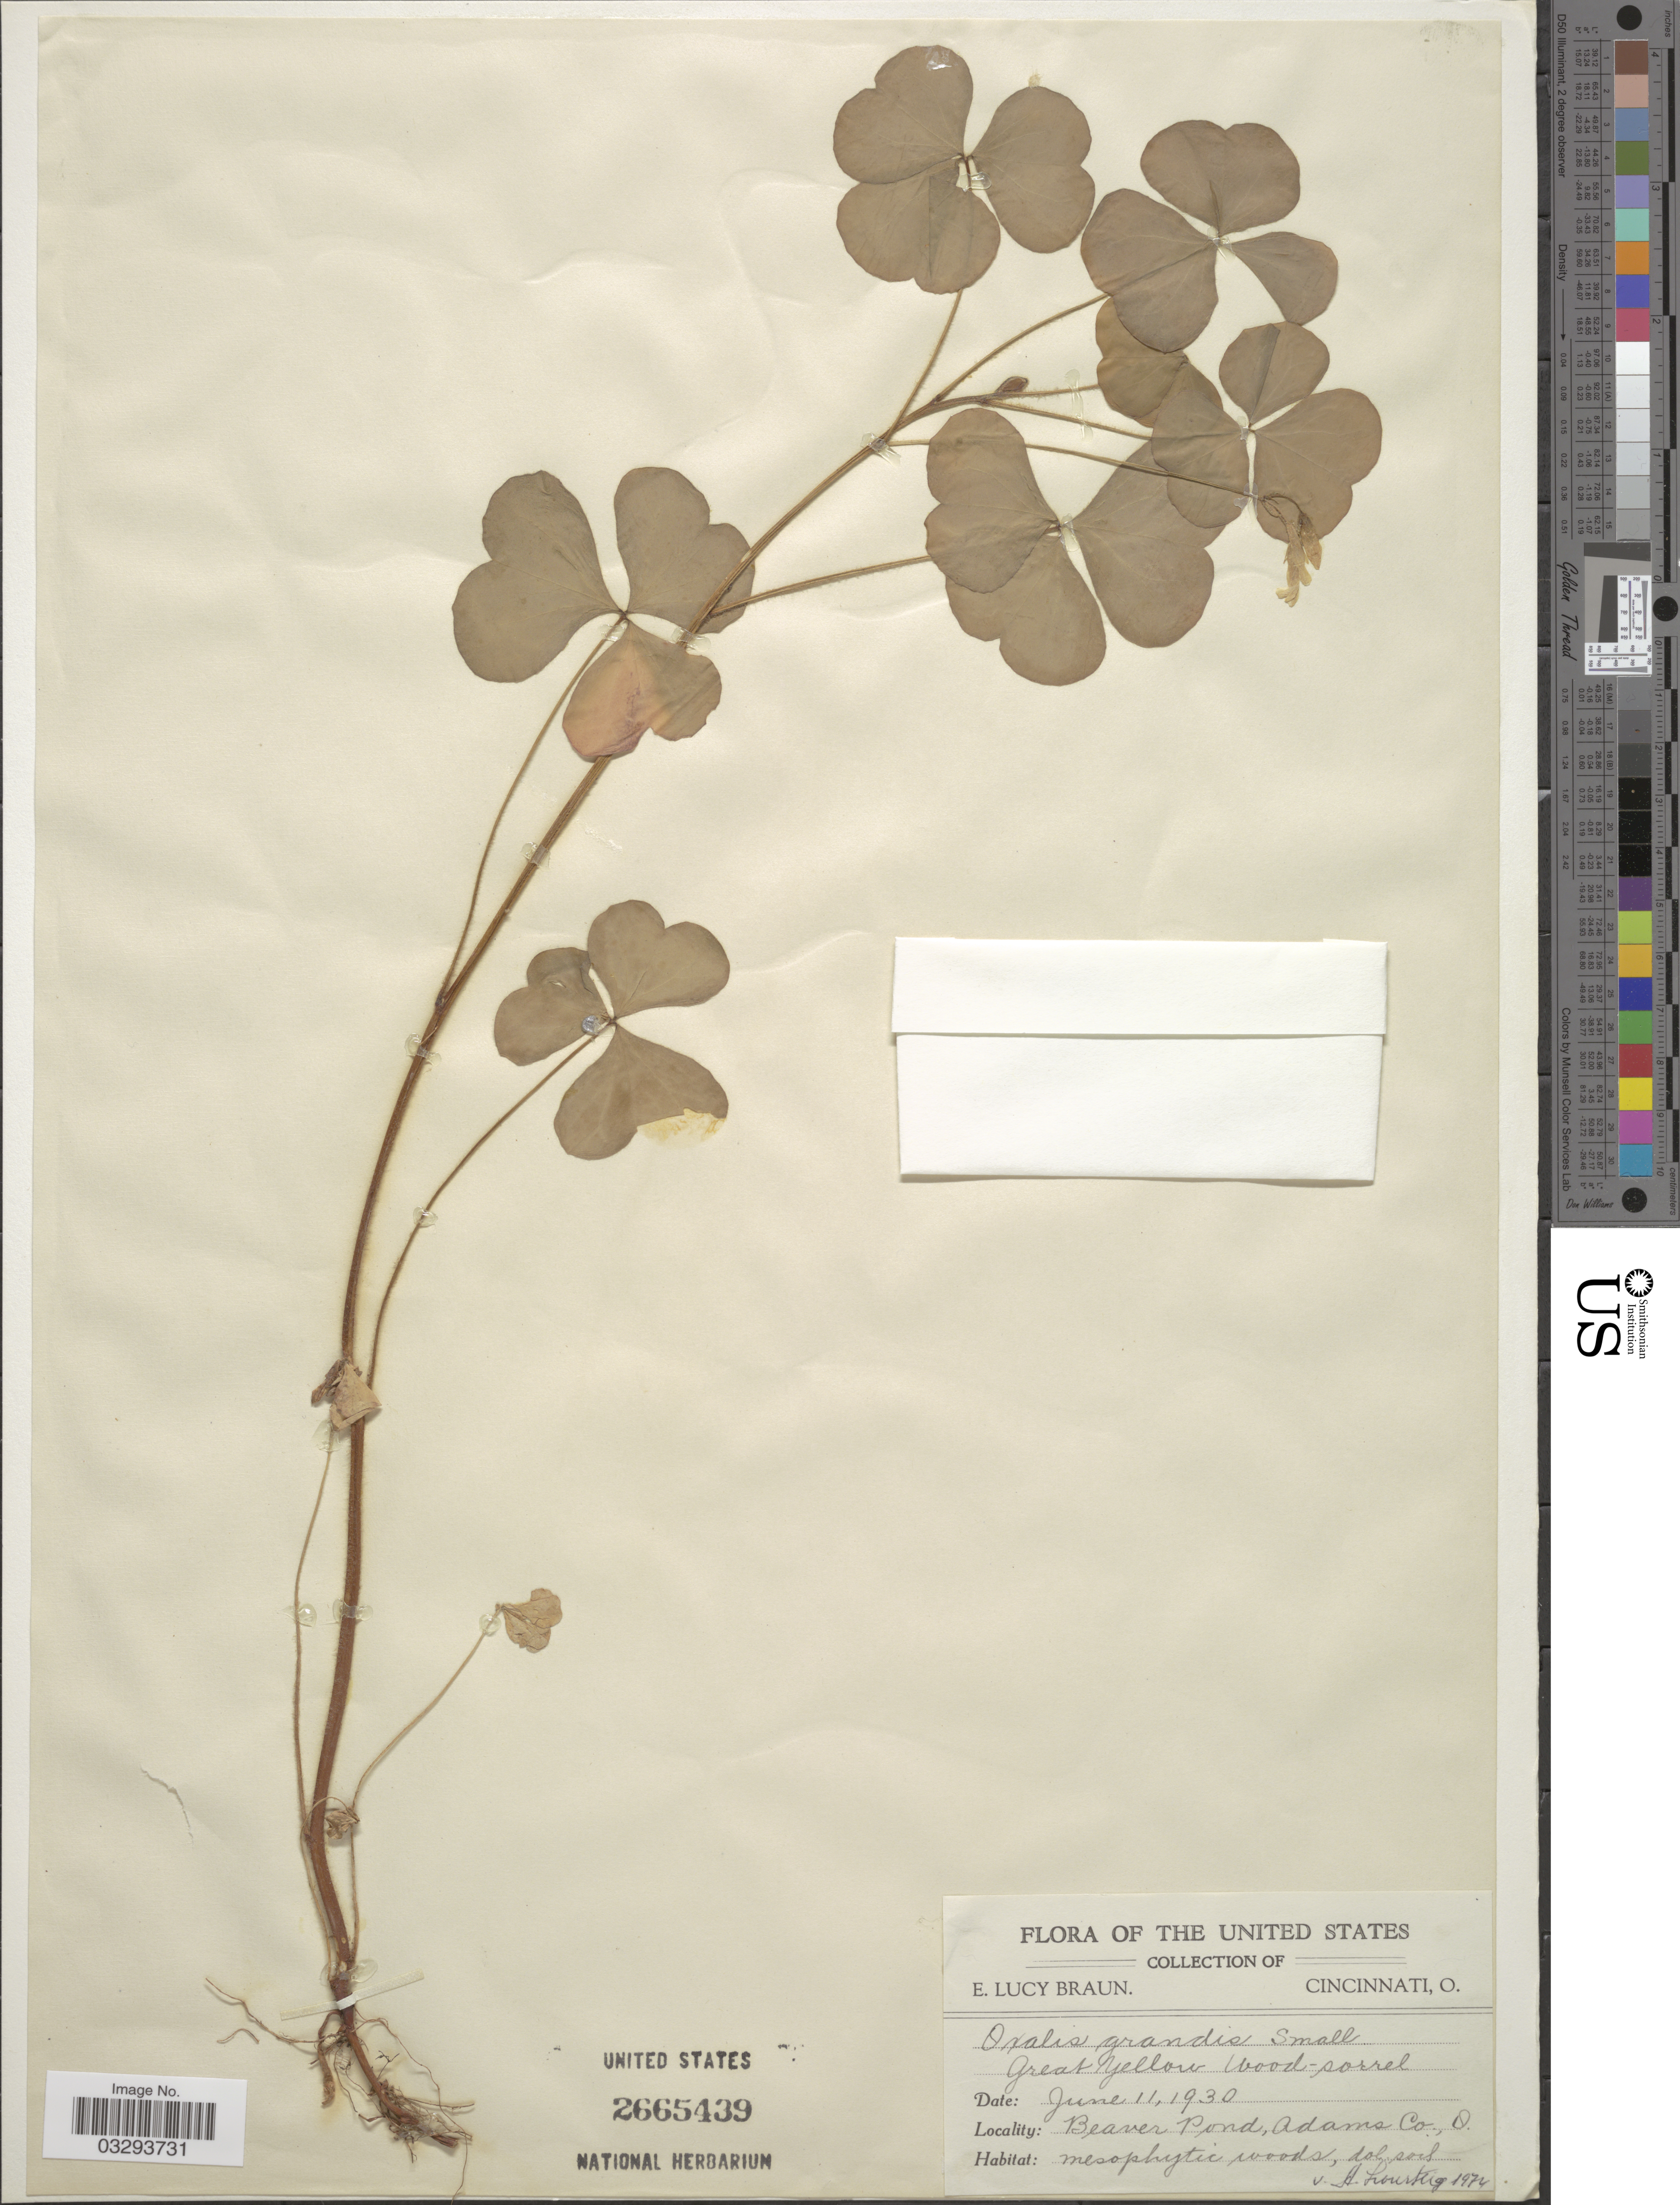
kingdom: Plantae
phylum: Tracheophyta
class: Magnoliopsida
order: Oxalidales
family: Oxalidaceae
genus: Oxalis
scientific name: Oxalis grandis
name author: Small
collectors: E. L. Braun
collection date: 1930-06-11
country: United States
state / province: Ohio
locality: Beaver Pond, Adams Co.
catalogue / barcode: US 2665439